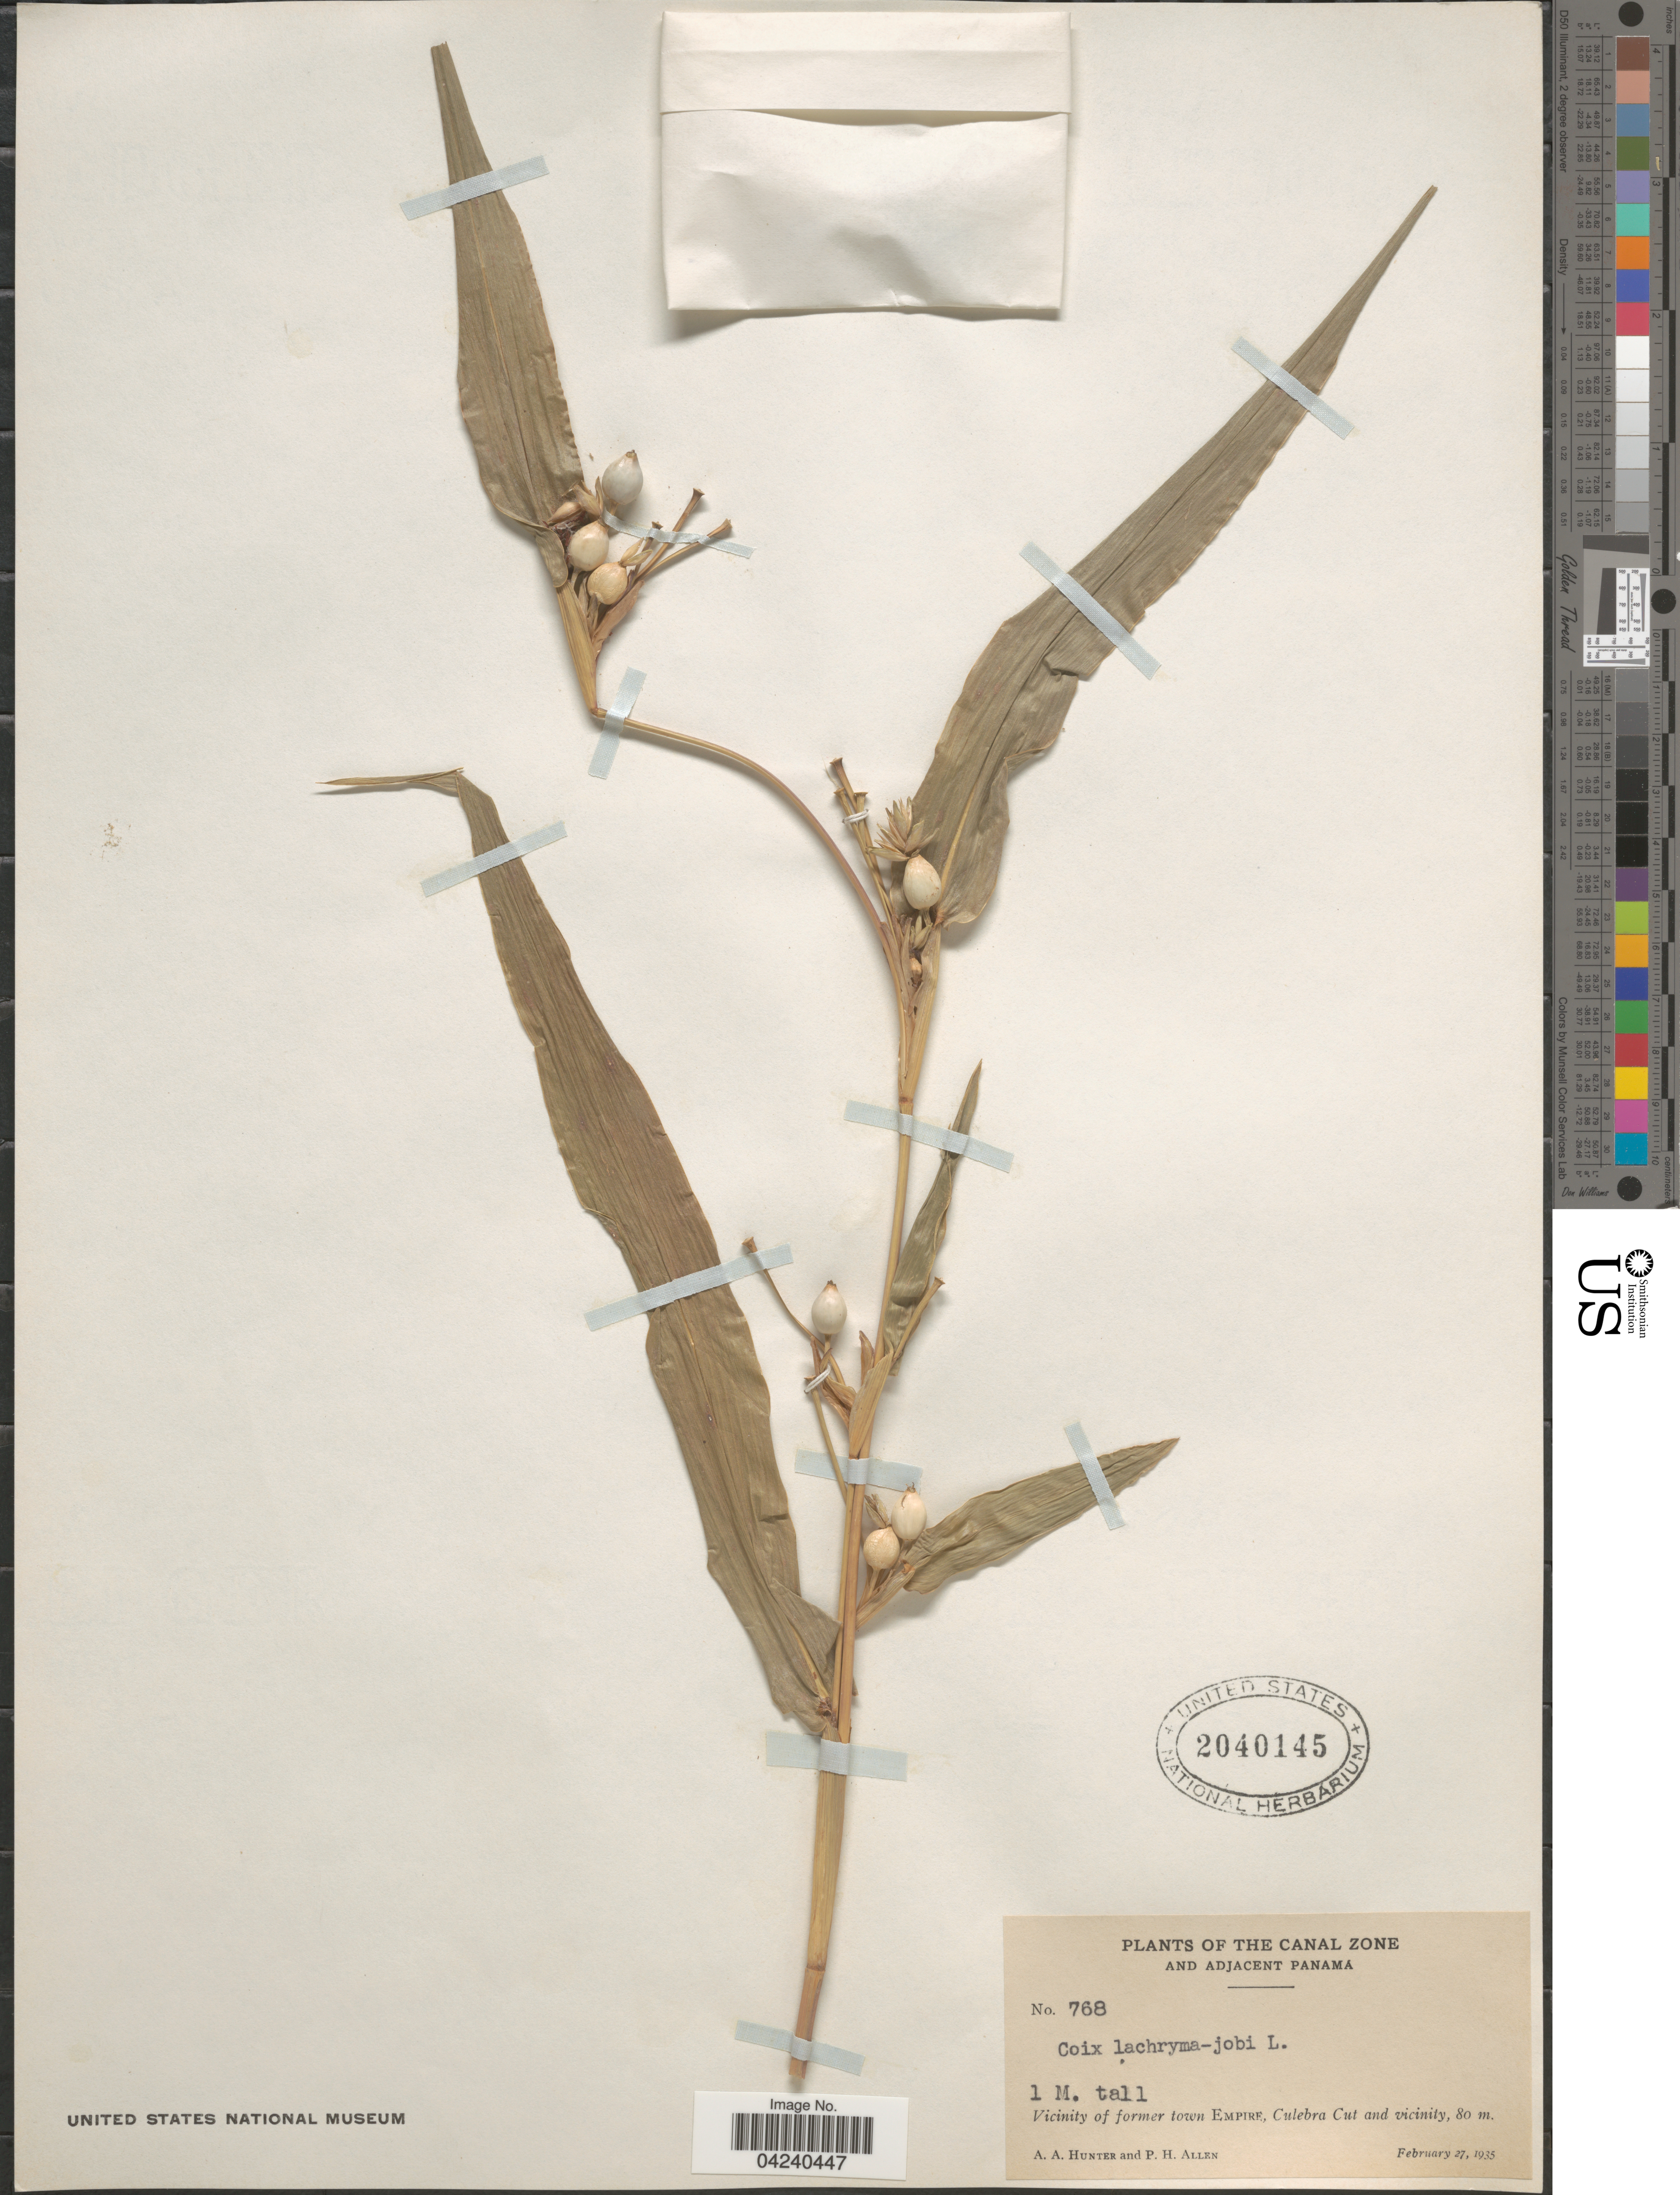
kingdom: Plantae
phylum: Tracheophyta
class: Liliopsida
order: Poales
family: Poaceae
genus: Coix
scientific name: Coix lacryma-jobi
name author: L.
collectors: A. Hunter & P. H. Allen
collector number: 768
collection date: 1935-02-27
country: Panama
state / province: Colón / Panamá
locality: The Canal Zone and adjacent Panamá. Vicinity of former town Empire, Culebra Cut and vicinity.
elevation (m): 80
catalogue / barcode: US 2040145